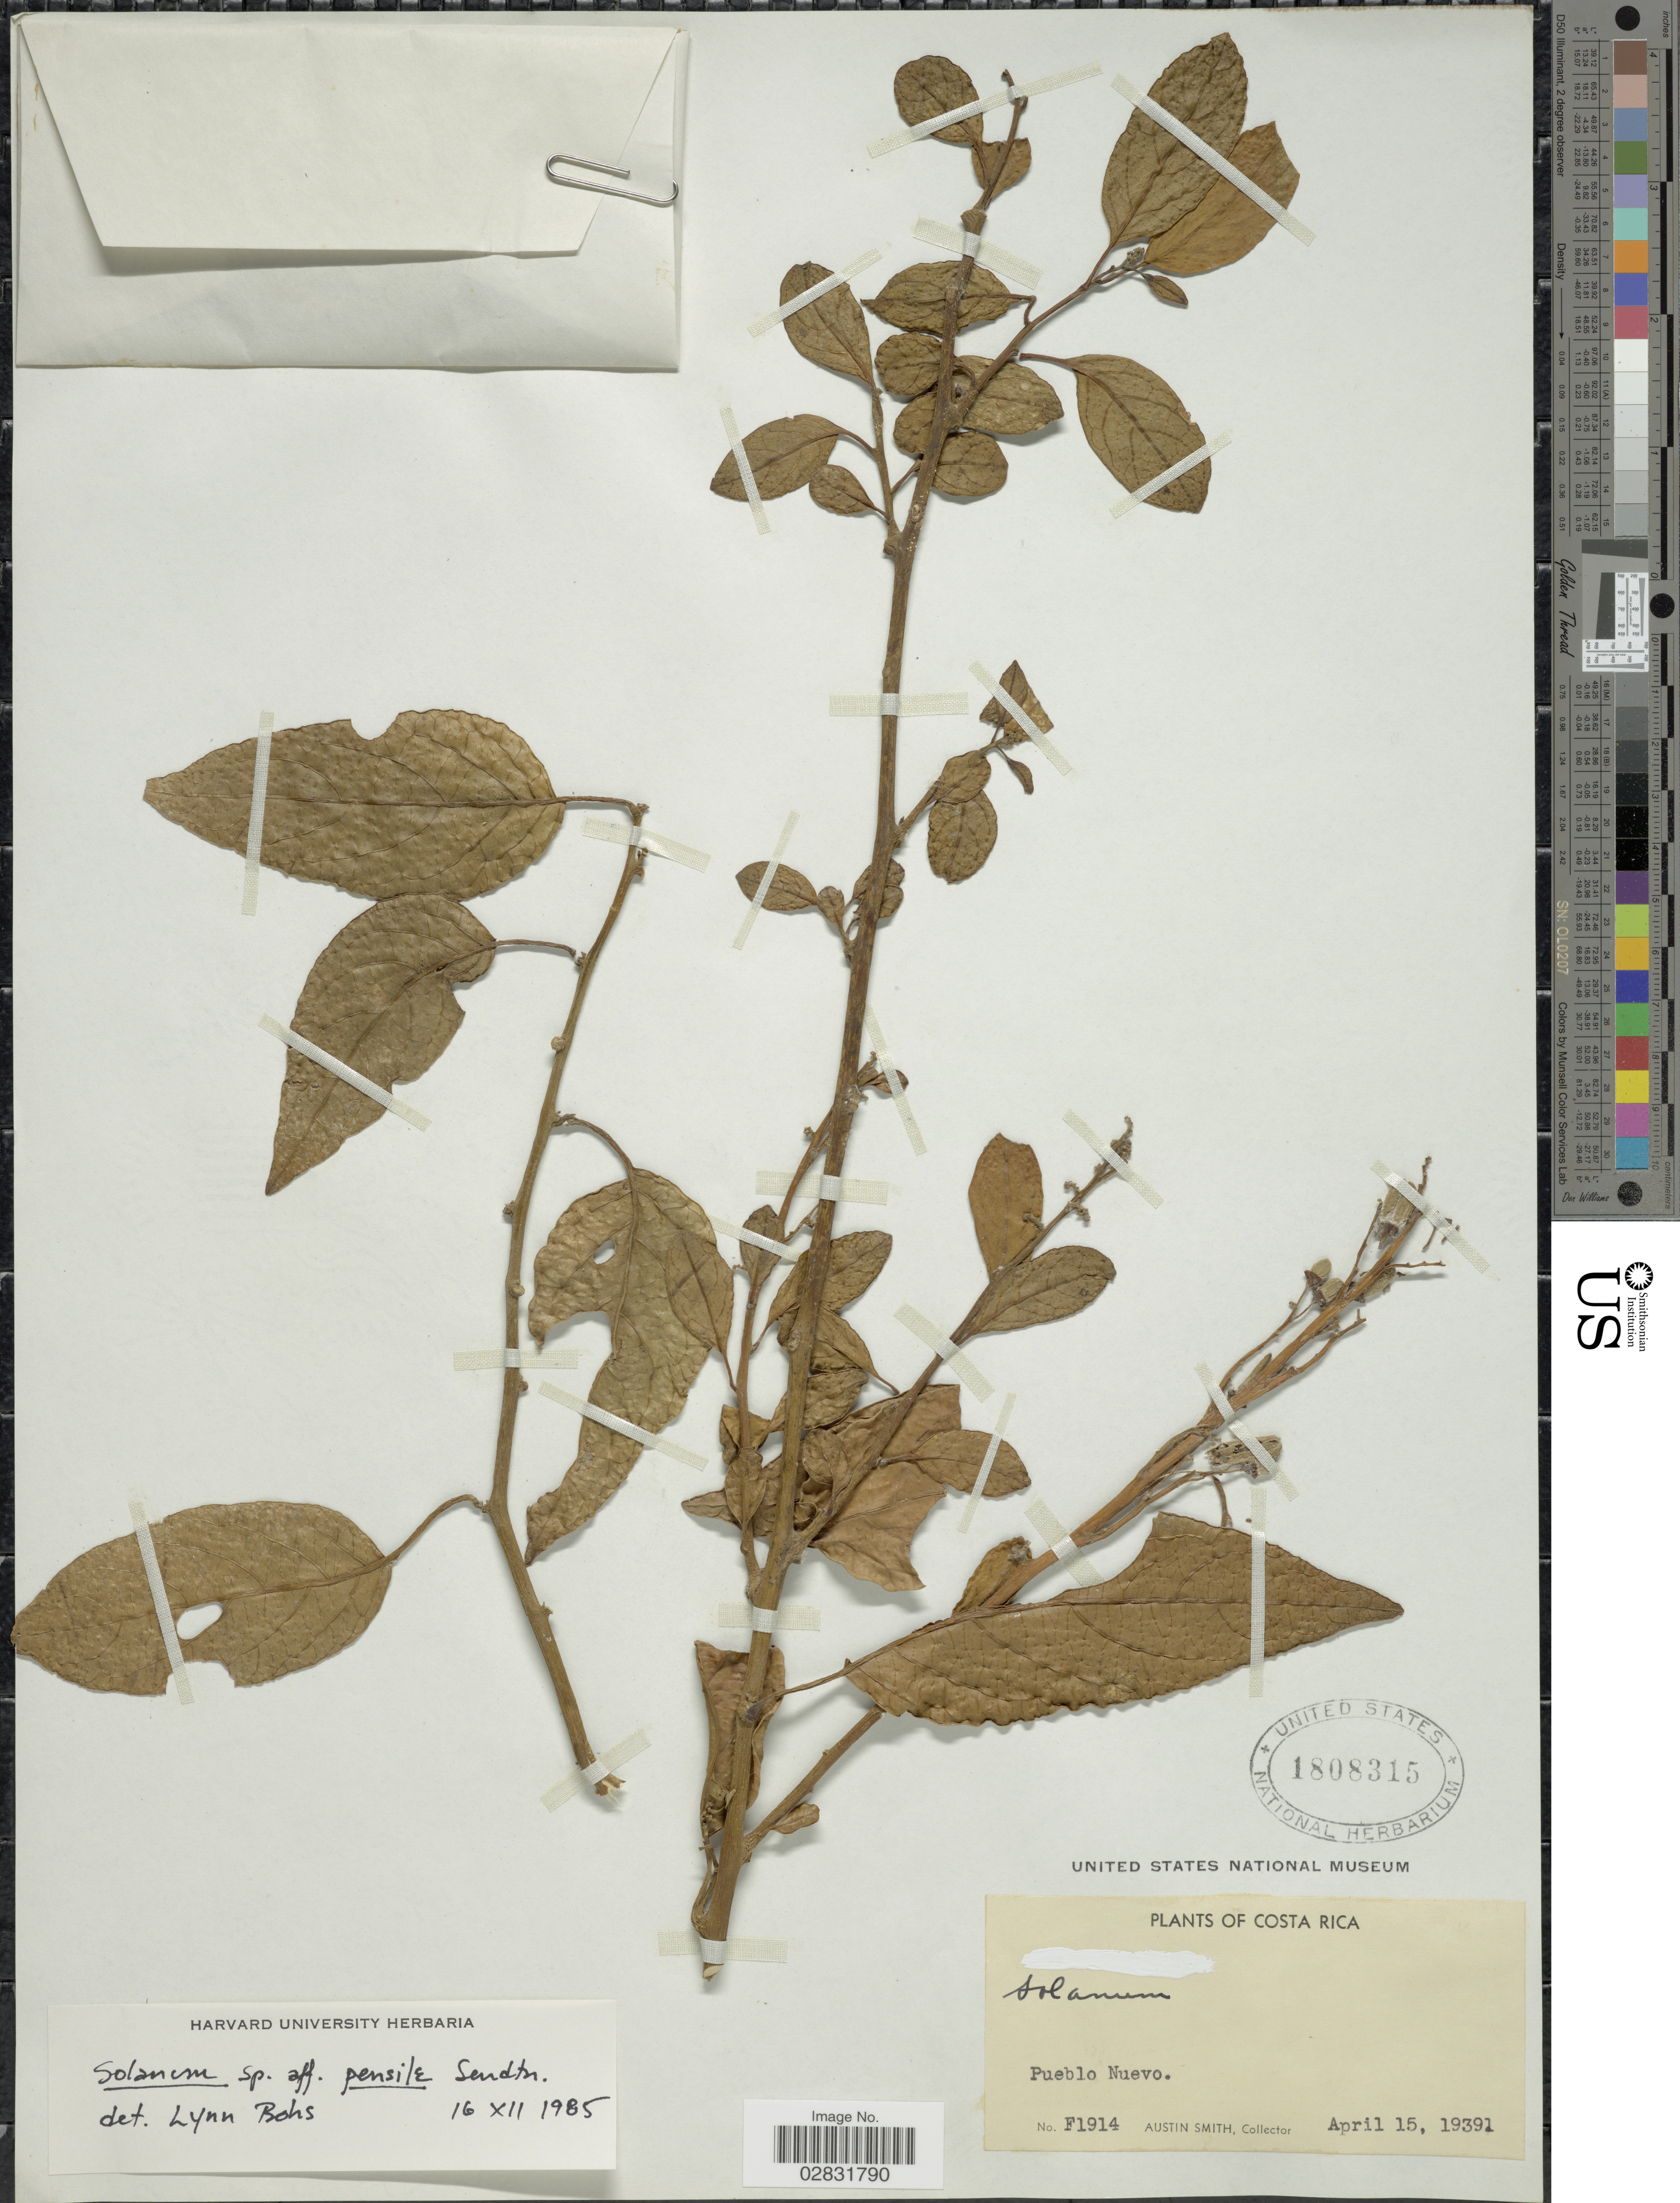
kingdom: Plantae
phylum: Tracheophyta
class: Magnoliopsida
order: Solanales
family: Solanaceae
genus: Solanum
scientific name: Solanum pensile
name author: Sendtn.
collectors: Aust P. Smith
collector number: F1914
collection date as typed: Abril 15, 19391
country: Costa Rica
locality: Pueblo Nuevo.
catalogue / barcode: US 1808315